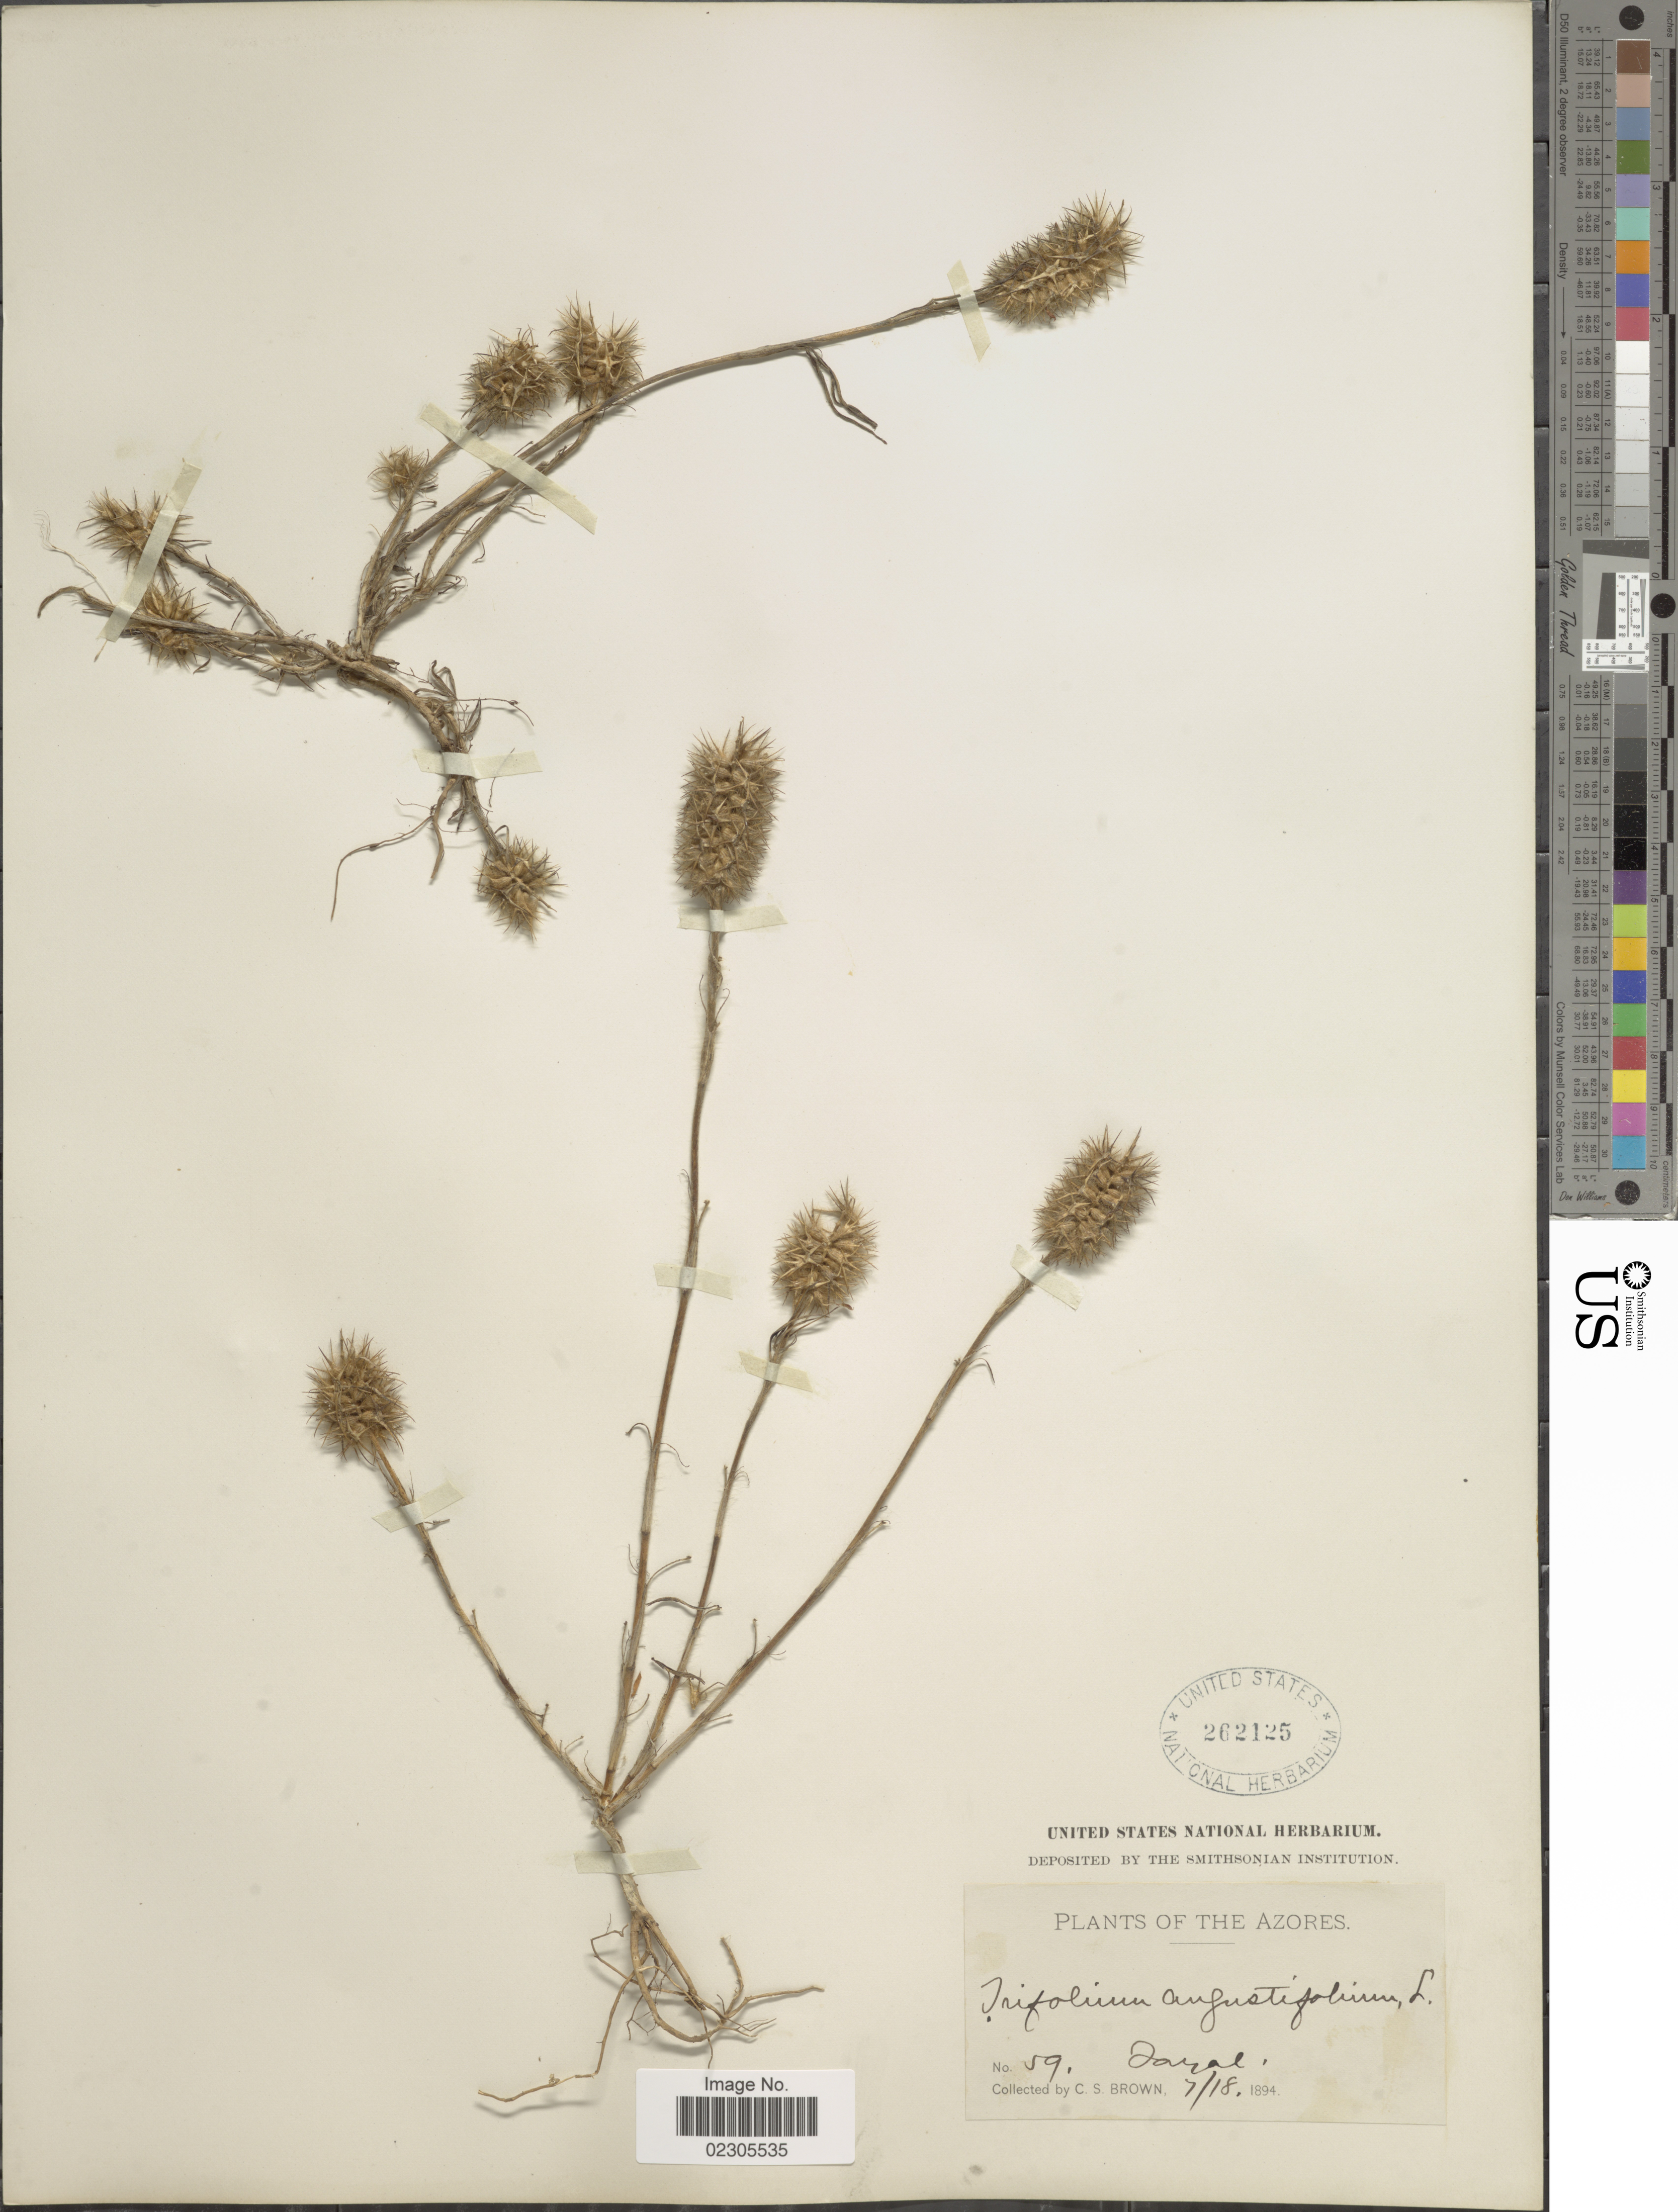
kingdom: Plantae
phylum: Tracheophyta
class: Magnoliopsida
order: Fabales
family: Fabaceae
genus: Trifolium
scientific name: Trifolium angustifolium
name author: L.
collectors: C. S. Brown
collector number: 59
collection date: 1894-07-18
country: Portugal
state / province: Azores (Aut. Reg.)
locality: Jaral [interpreted]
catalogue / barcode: US 262125